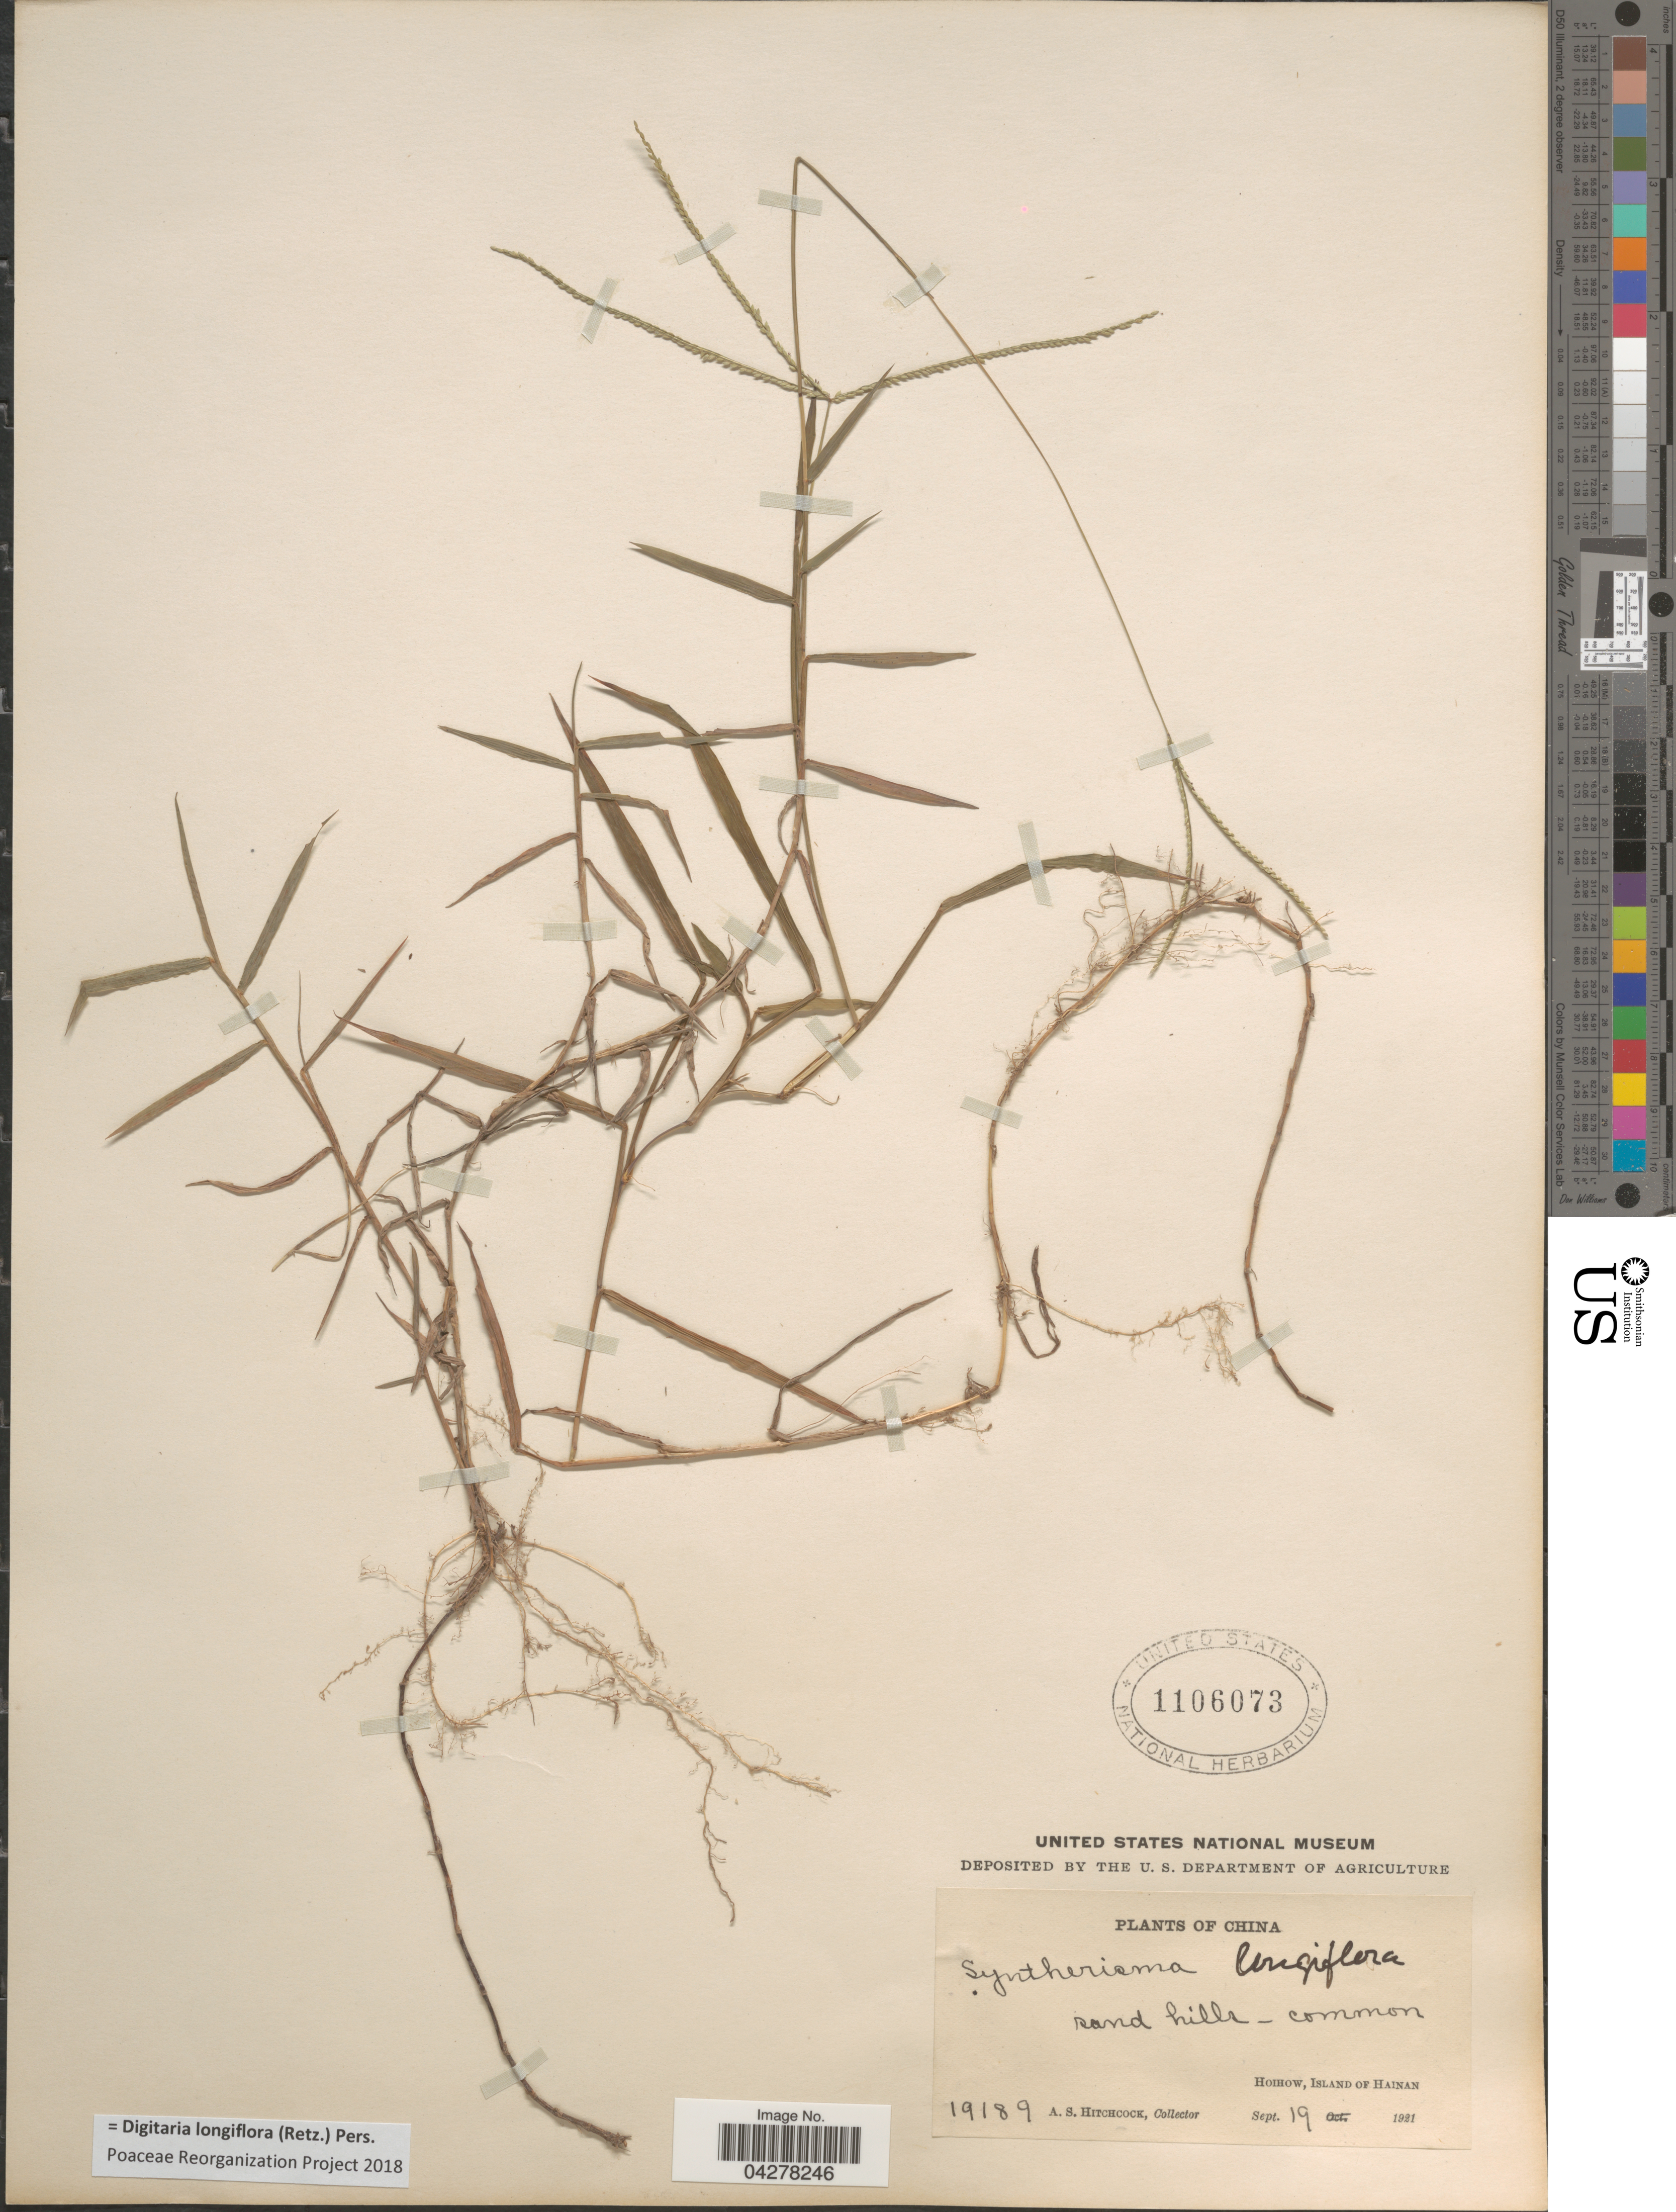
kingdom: Plantae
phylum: Tracheophyta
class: Liliopsida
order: Poales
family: Poaceae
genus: Digitaria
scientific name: Digitaria longiflora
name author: (Retz.) Pers.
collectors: A. S. Hitchcock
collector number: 19189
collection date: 1921-09-19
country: China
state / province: Hainan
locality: Sand hills-common. Hoihow, Island of Hainan.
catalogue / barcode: US 1106073